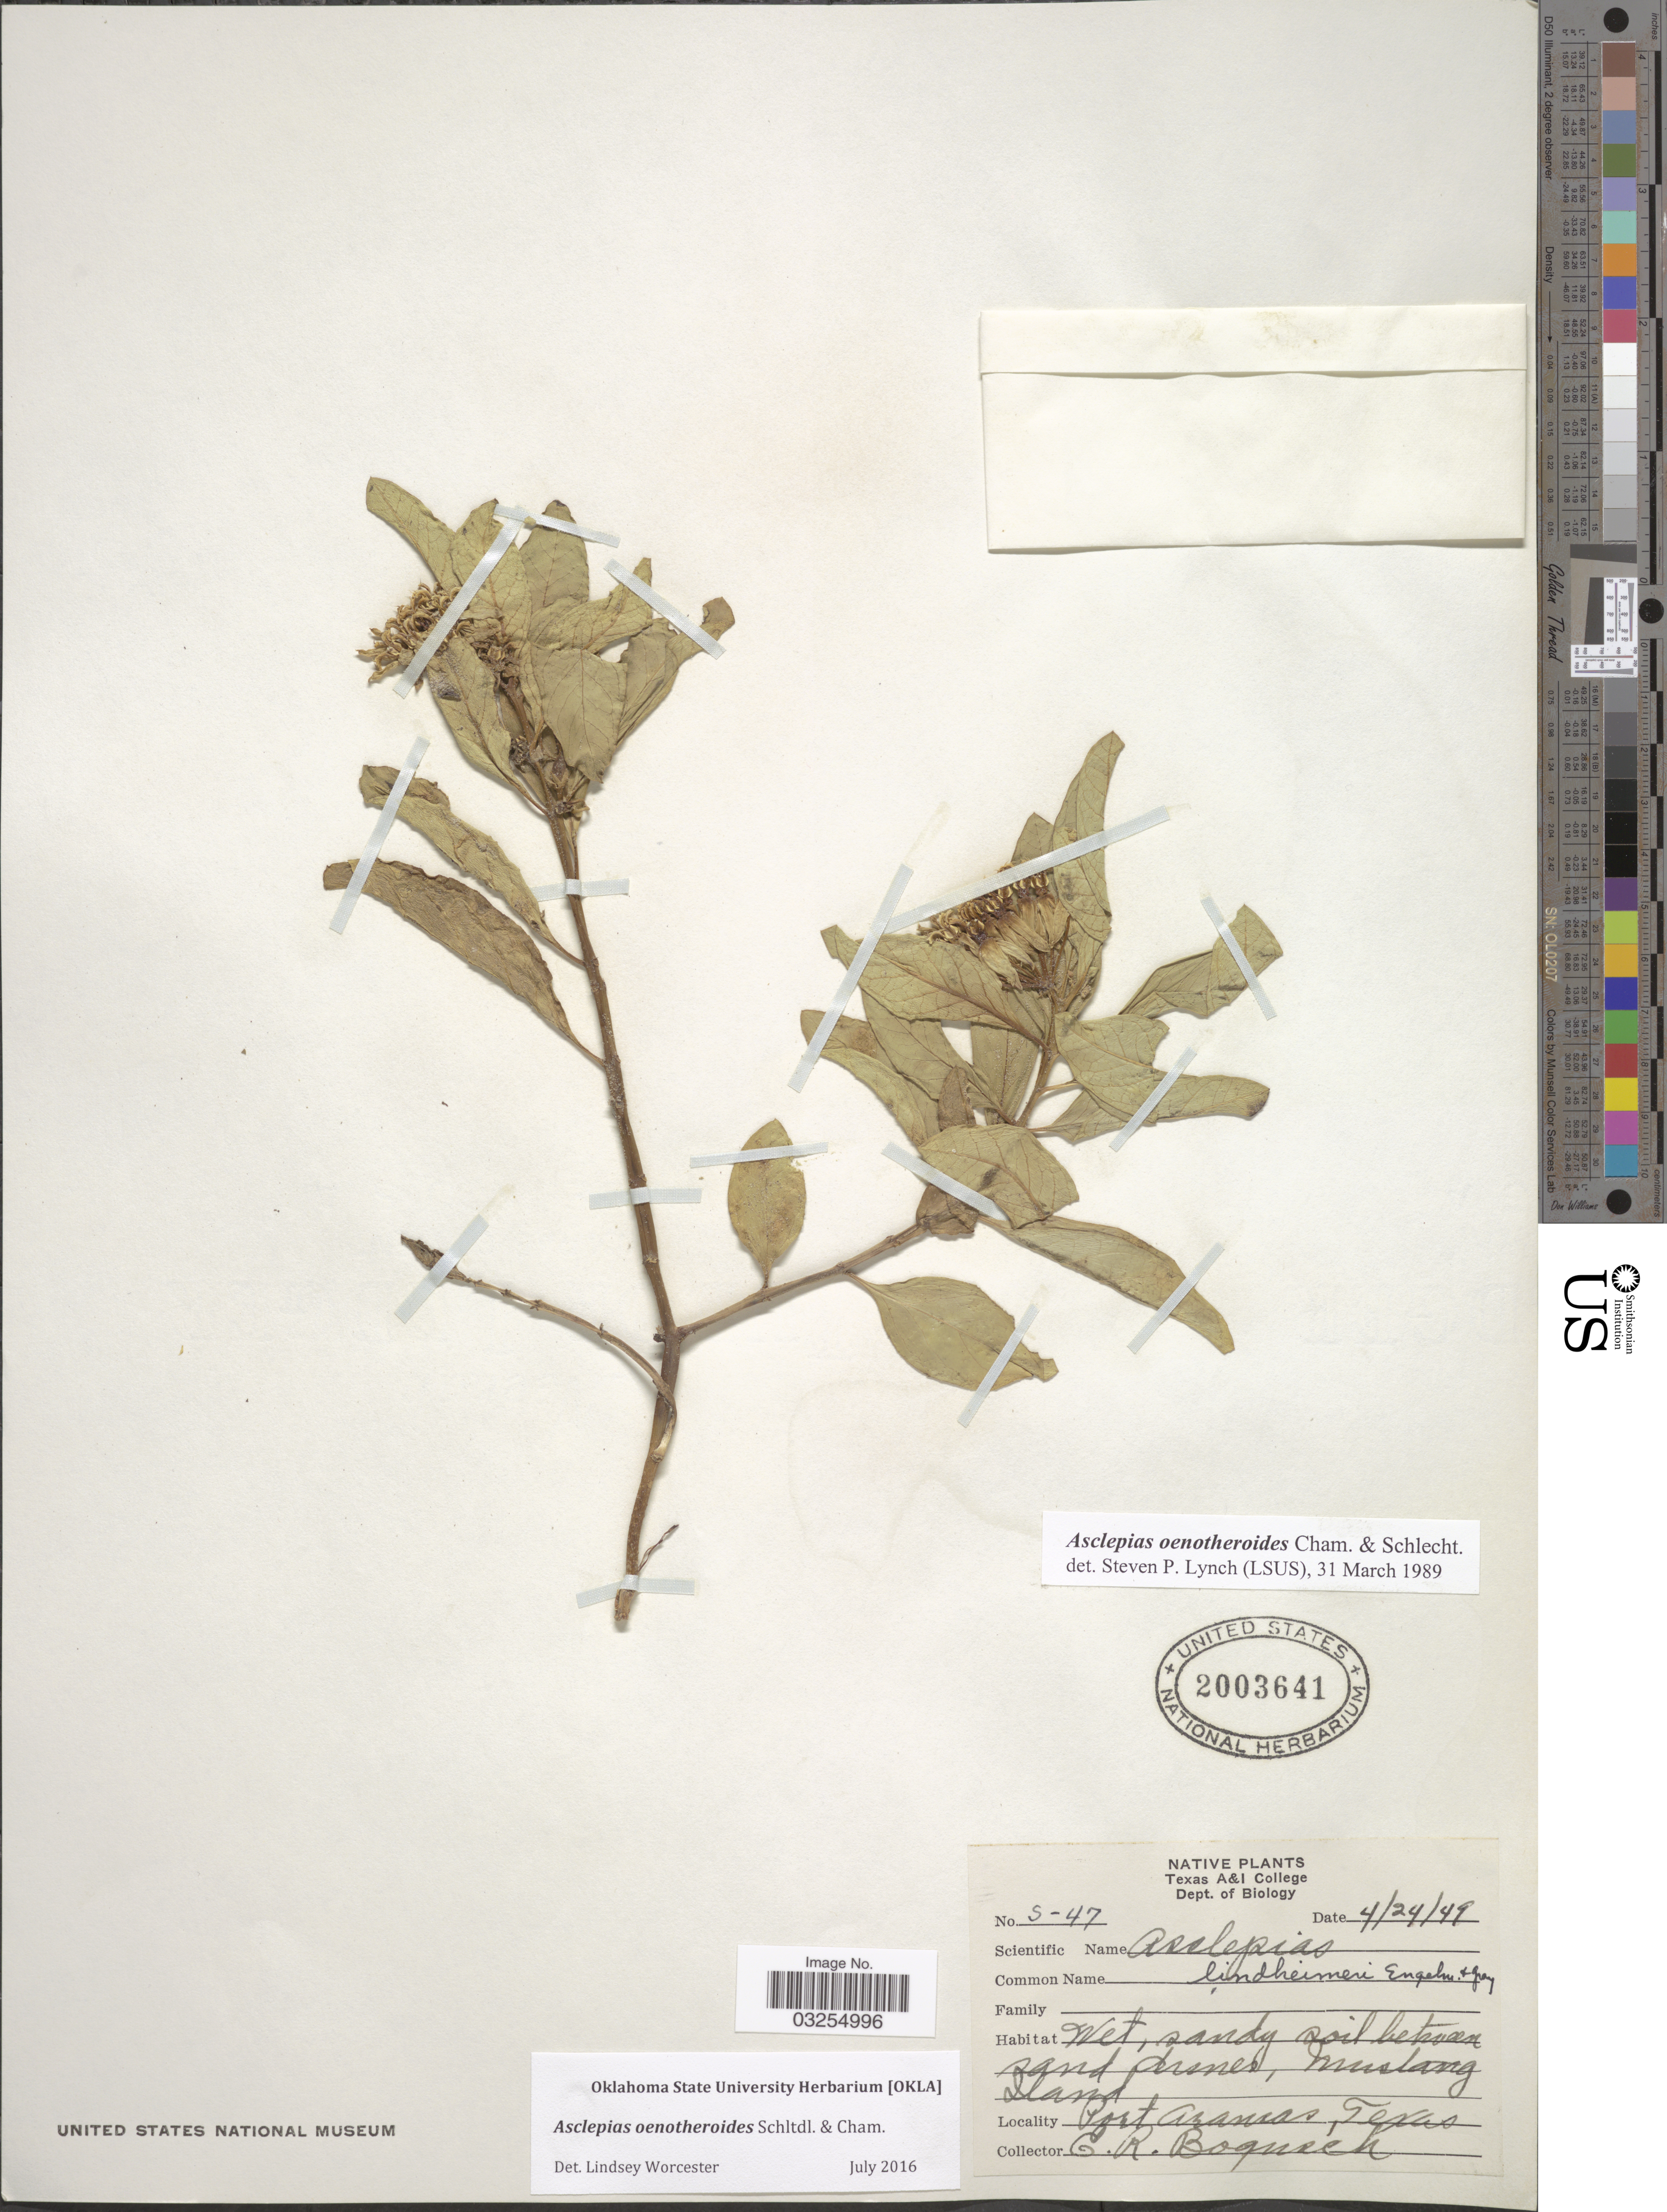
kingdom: Plantae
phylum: Tracheophyta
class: Magnoliopsida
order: Gentianales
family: Apocynaceae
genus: Asclepias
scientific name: Asclepias oenotheroides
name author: Schltdl. & Cham.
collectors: G. Bogusch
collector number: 5-47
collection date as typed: Transcribed d/m/y: 24/4/49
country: United States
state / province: Texas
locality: Mustang Island. Port Aransas.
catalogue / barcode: US 2003641